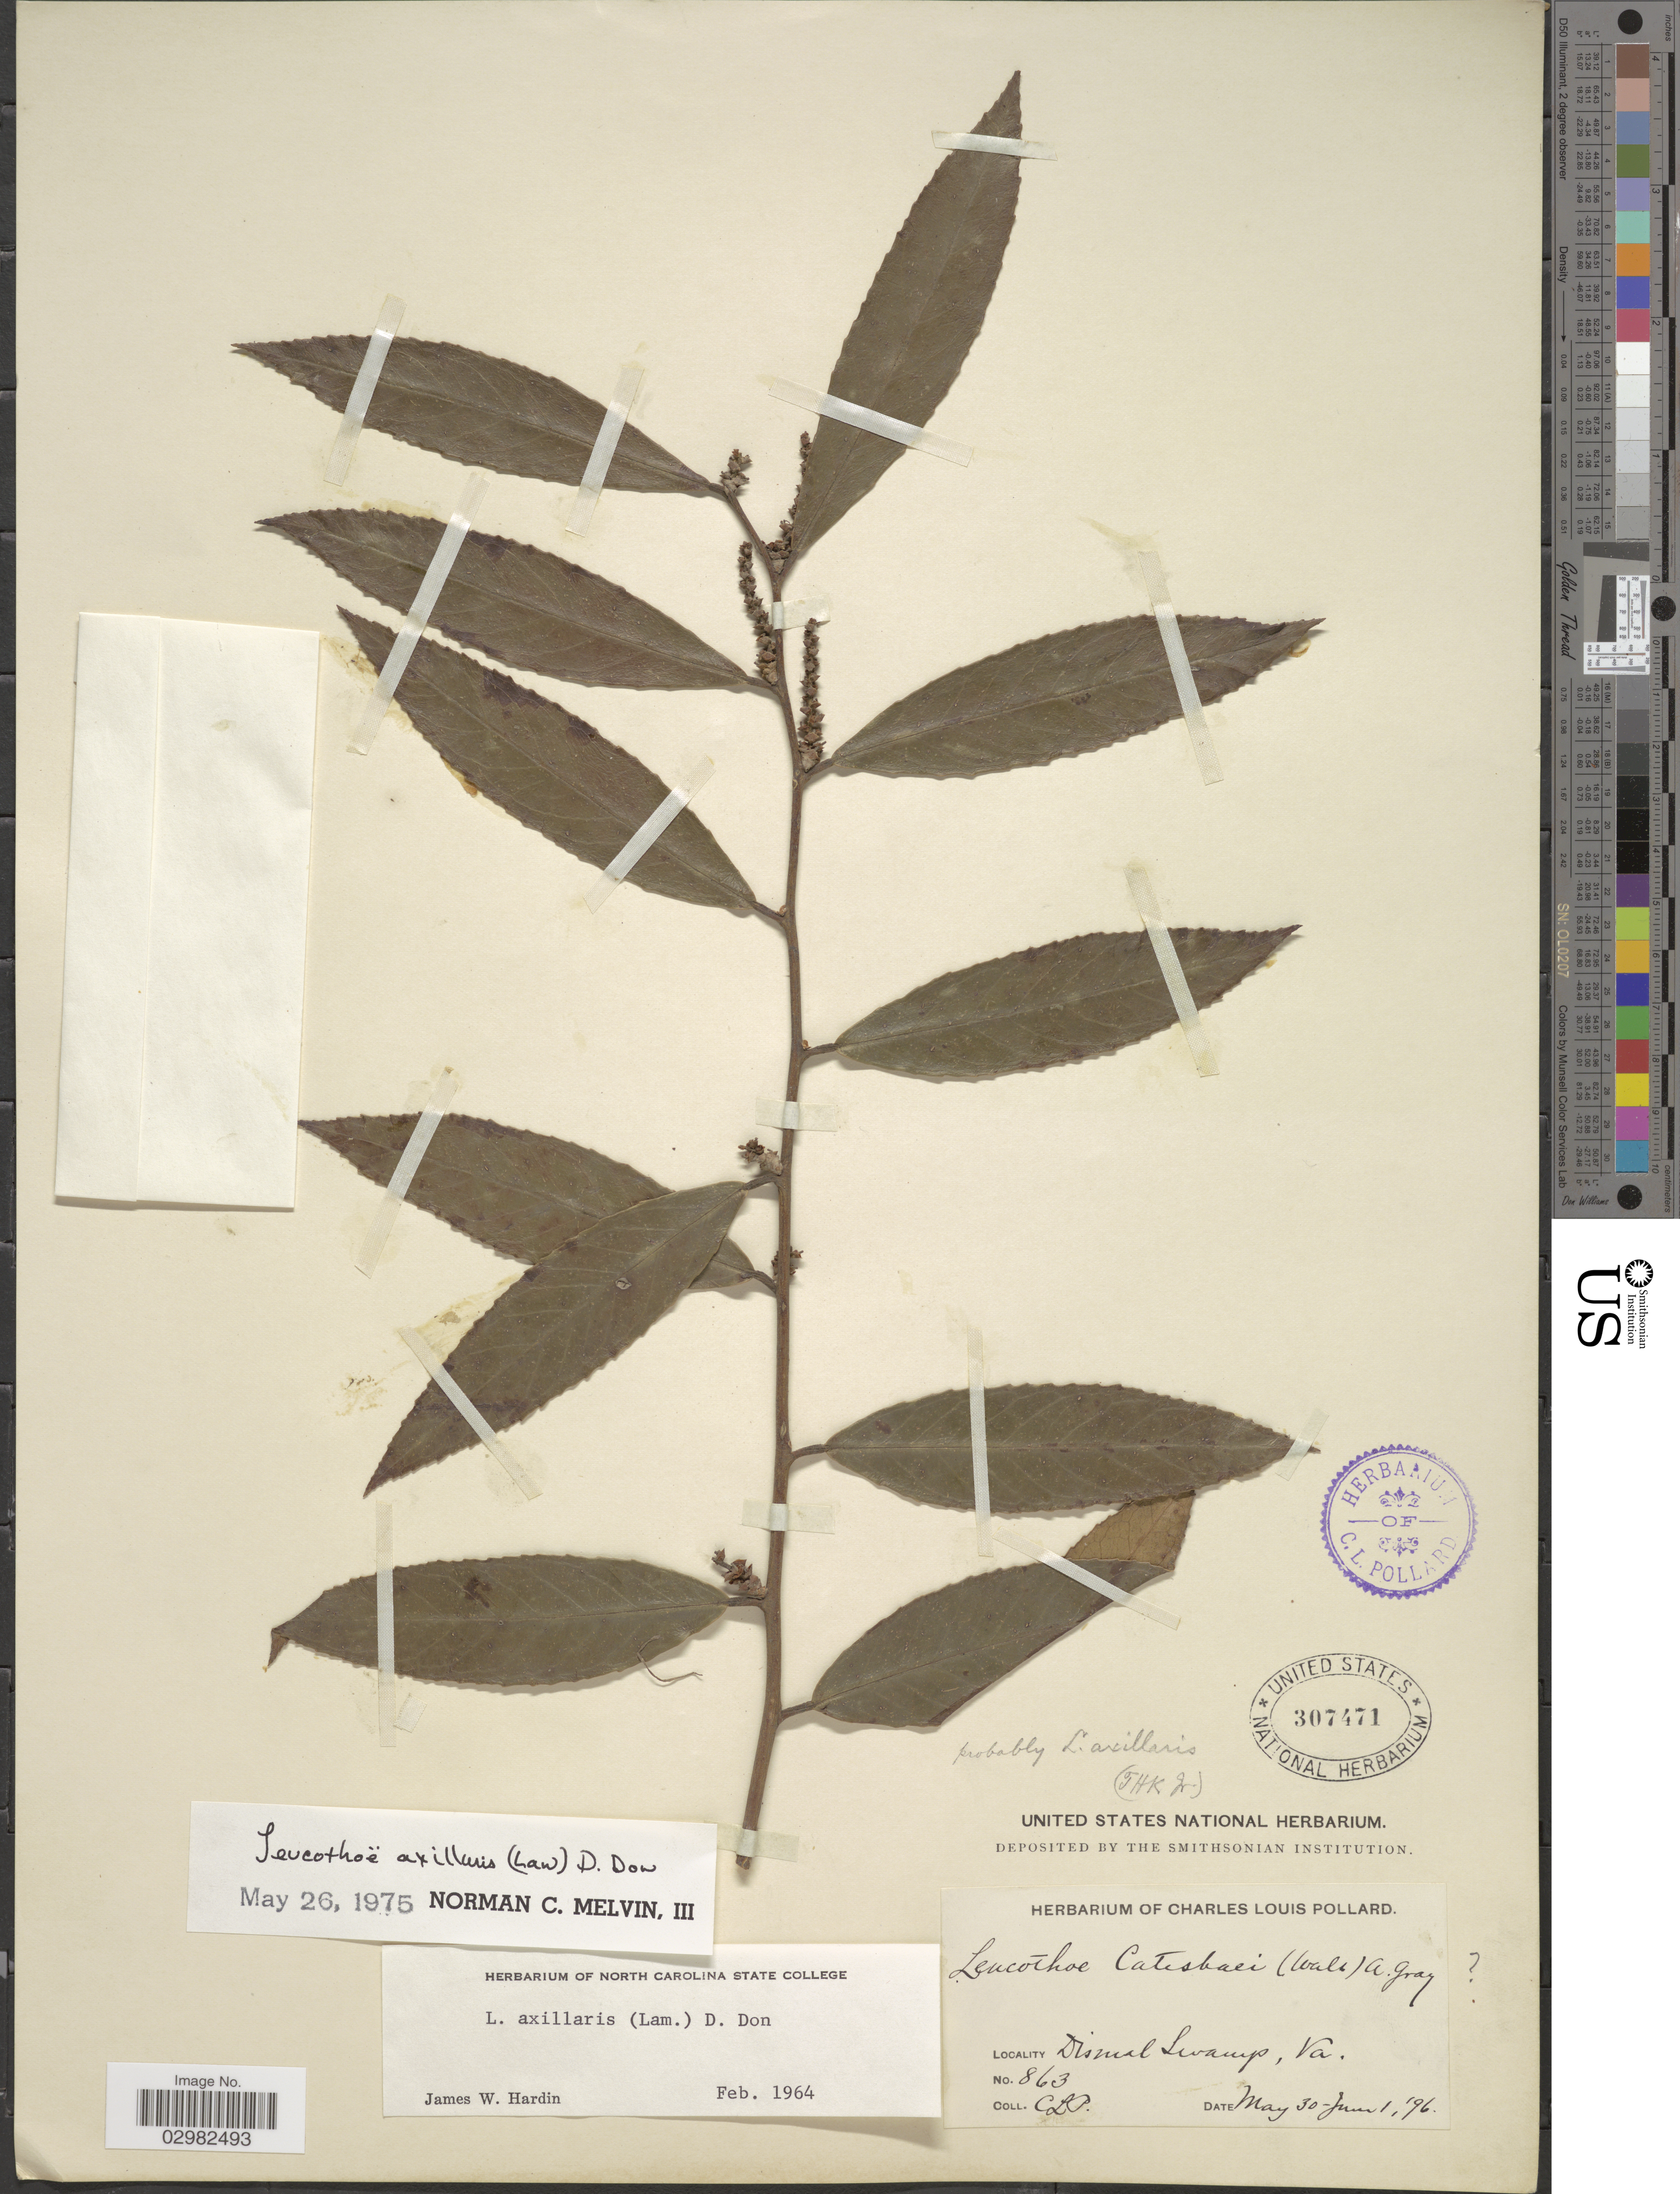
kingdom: Plantae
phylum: Tracheophyta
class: Magnoliopsida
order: Ericales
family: Ericaceae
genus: Leucothoe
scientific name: Leucothoë axillaris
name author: (Lam.) D. Don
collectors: C. L. Pollard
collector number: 863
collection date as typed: May 30- Jun 1 196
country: United States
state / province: Virginia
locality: Dismal Swamp.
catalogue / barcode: US 307471